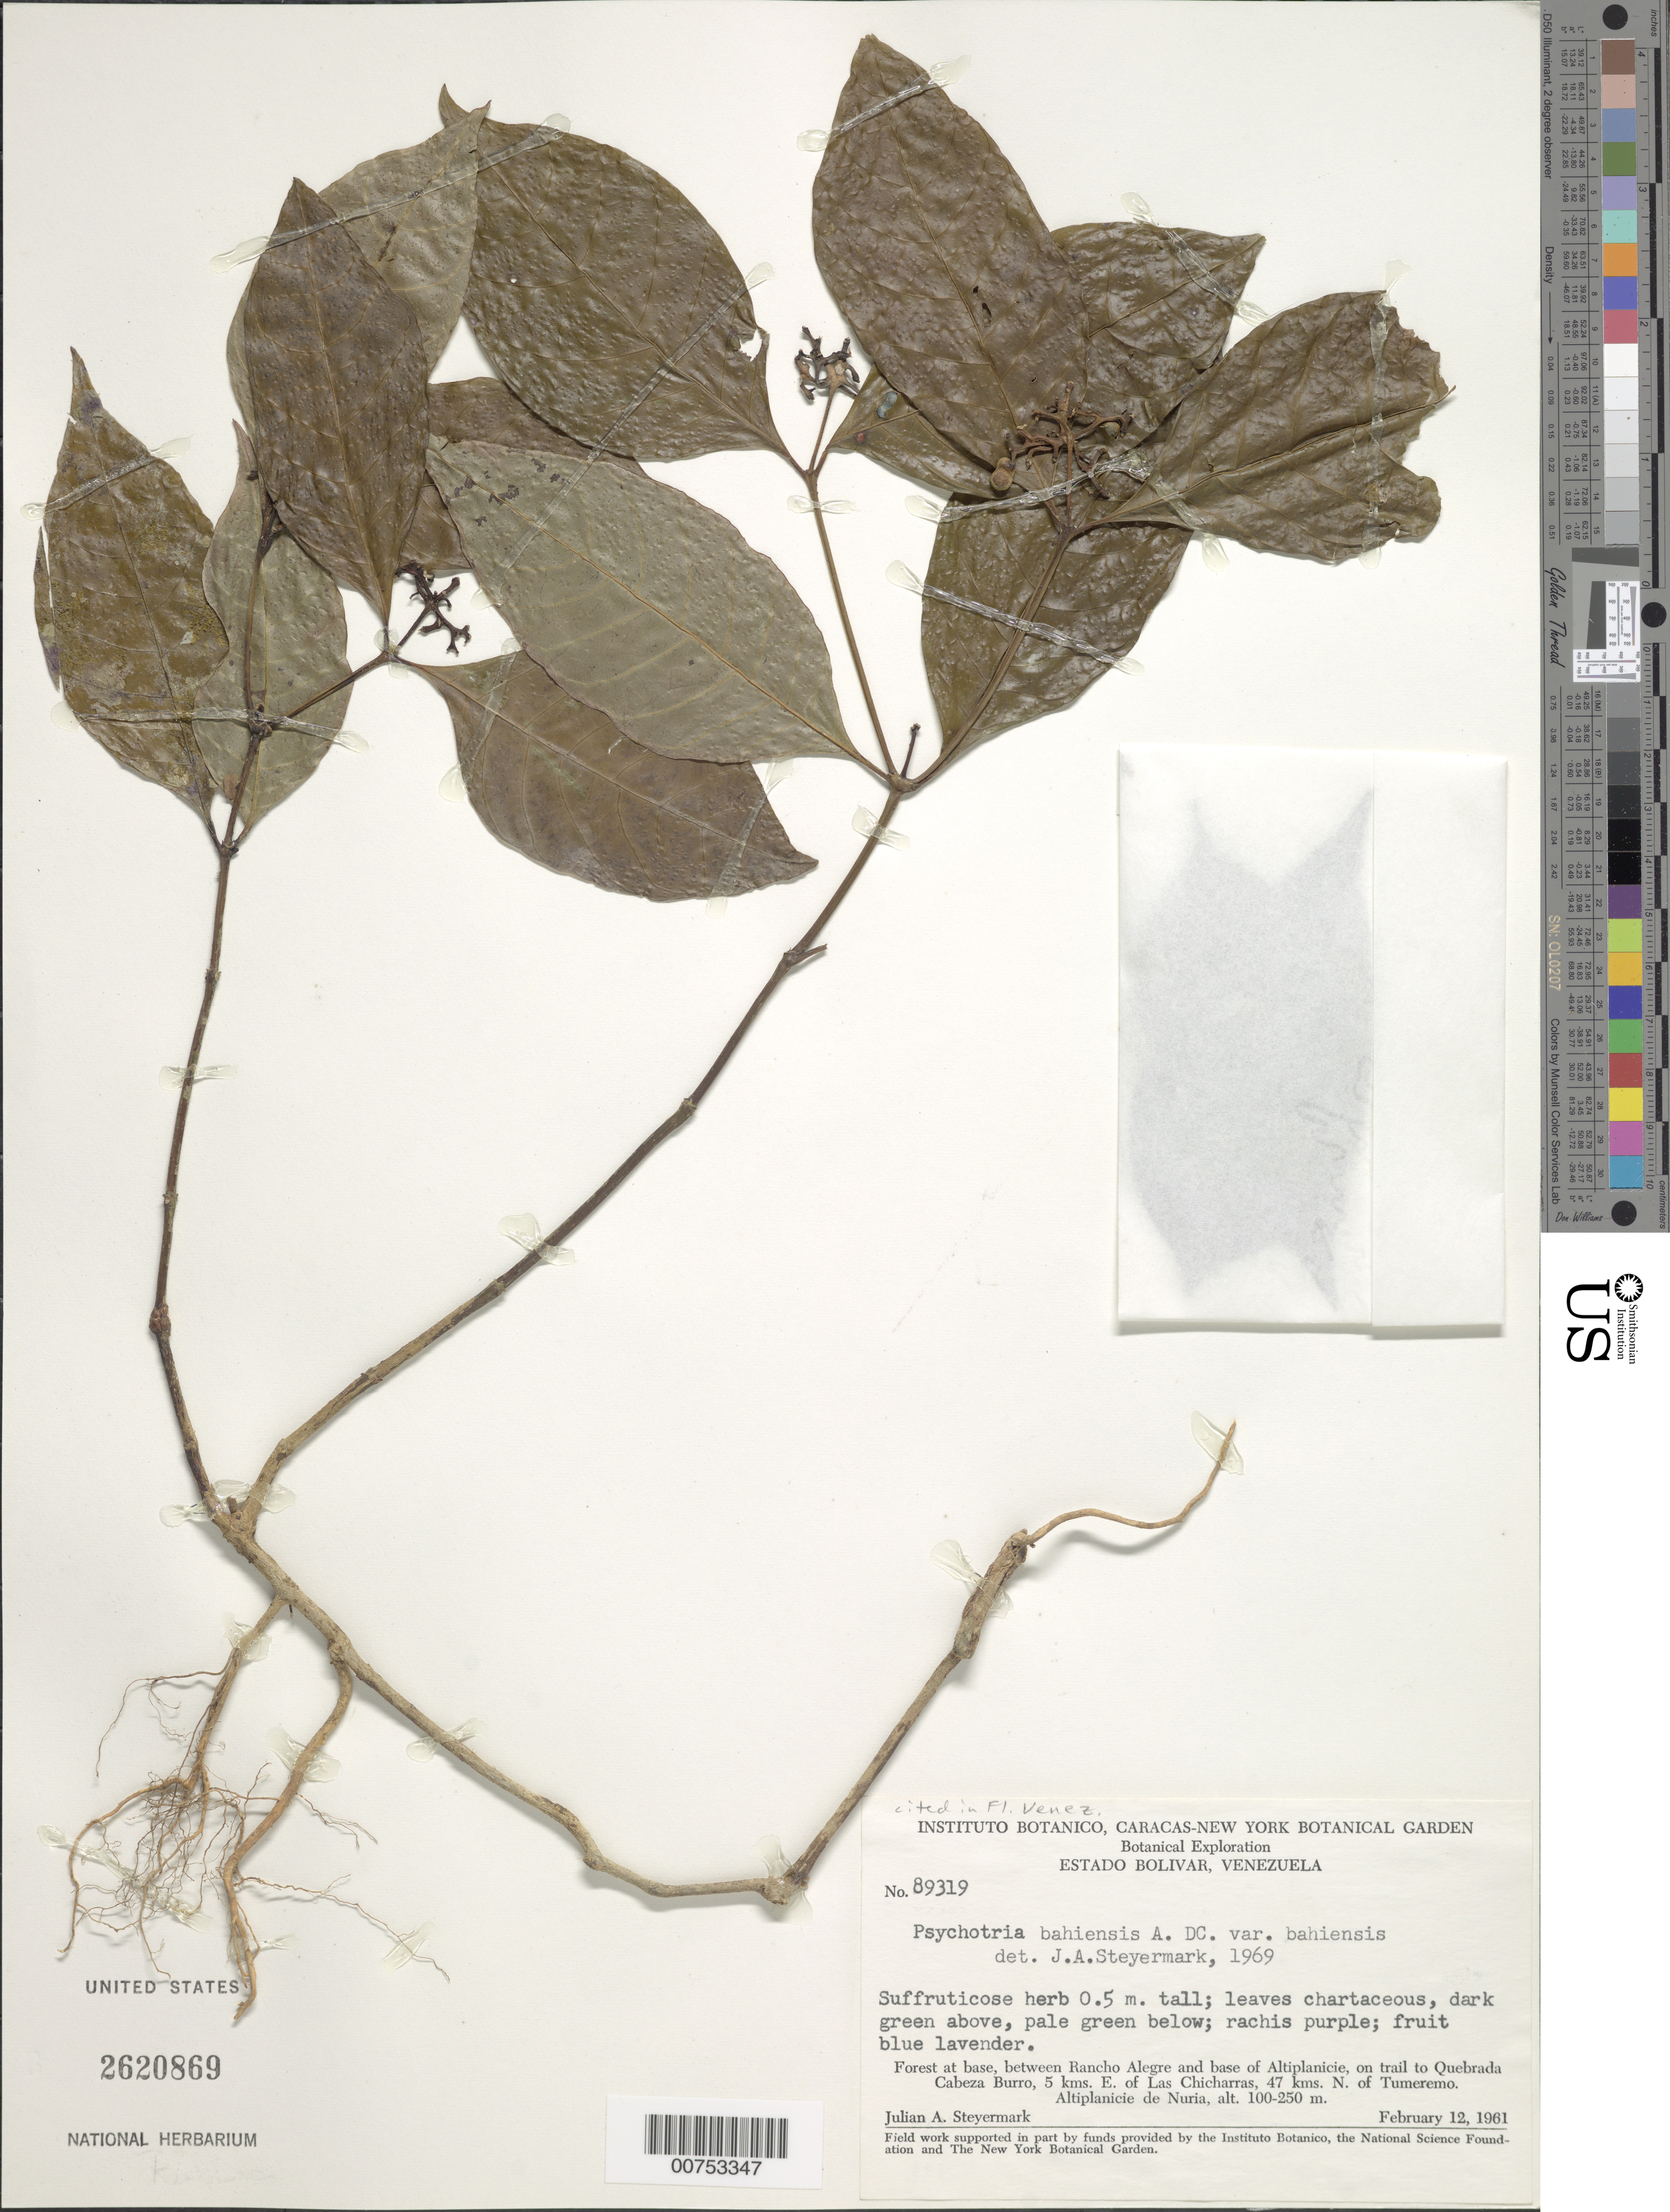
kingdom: Plantae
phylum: Tracheophyta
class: Magnoliopsida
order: Gentianales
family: Rubiaceae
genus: Psychotria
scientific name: Psychotria bahiensis var. bahiensis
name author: DC.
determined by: Steyermark, Julian A., (VEN)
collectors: J. Steyermark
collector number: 89319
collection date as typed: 12-Feb-61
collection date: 1961-02-12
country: Venezuela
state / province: Bolívar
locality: Altiplanicie de Nuria, betw. Rancho Alegre and base of Altiplanicie, on trail to Quebrada Cabeza Burro, 5 km E of Las Chicharras, 47 km N of Tumeremo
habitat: Forest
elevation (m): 100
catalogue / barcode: US 2620869